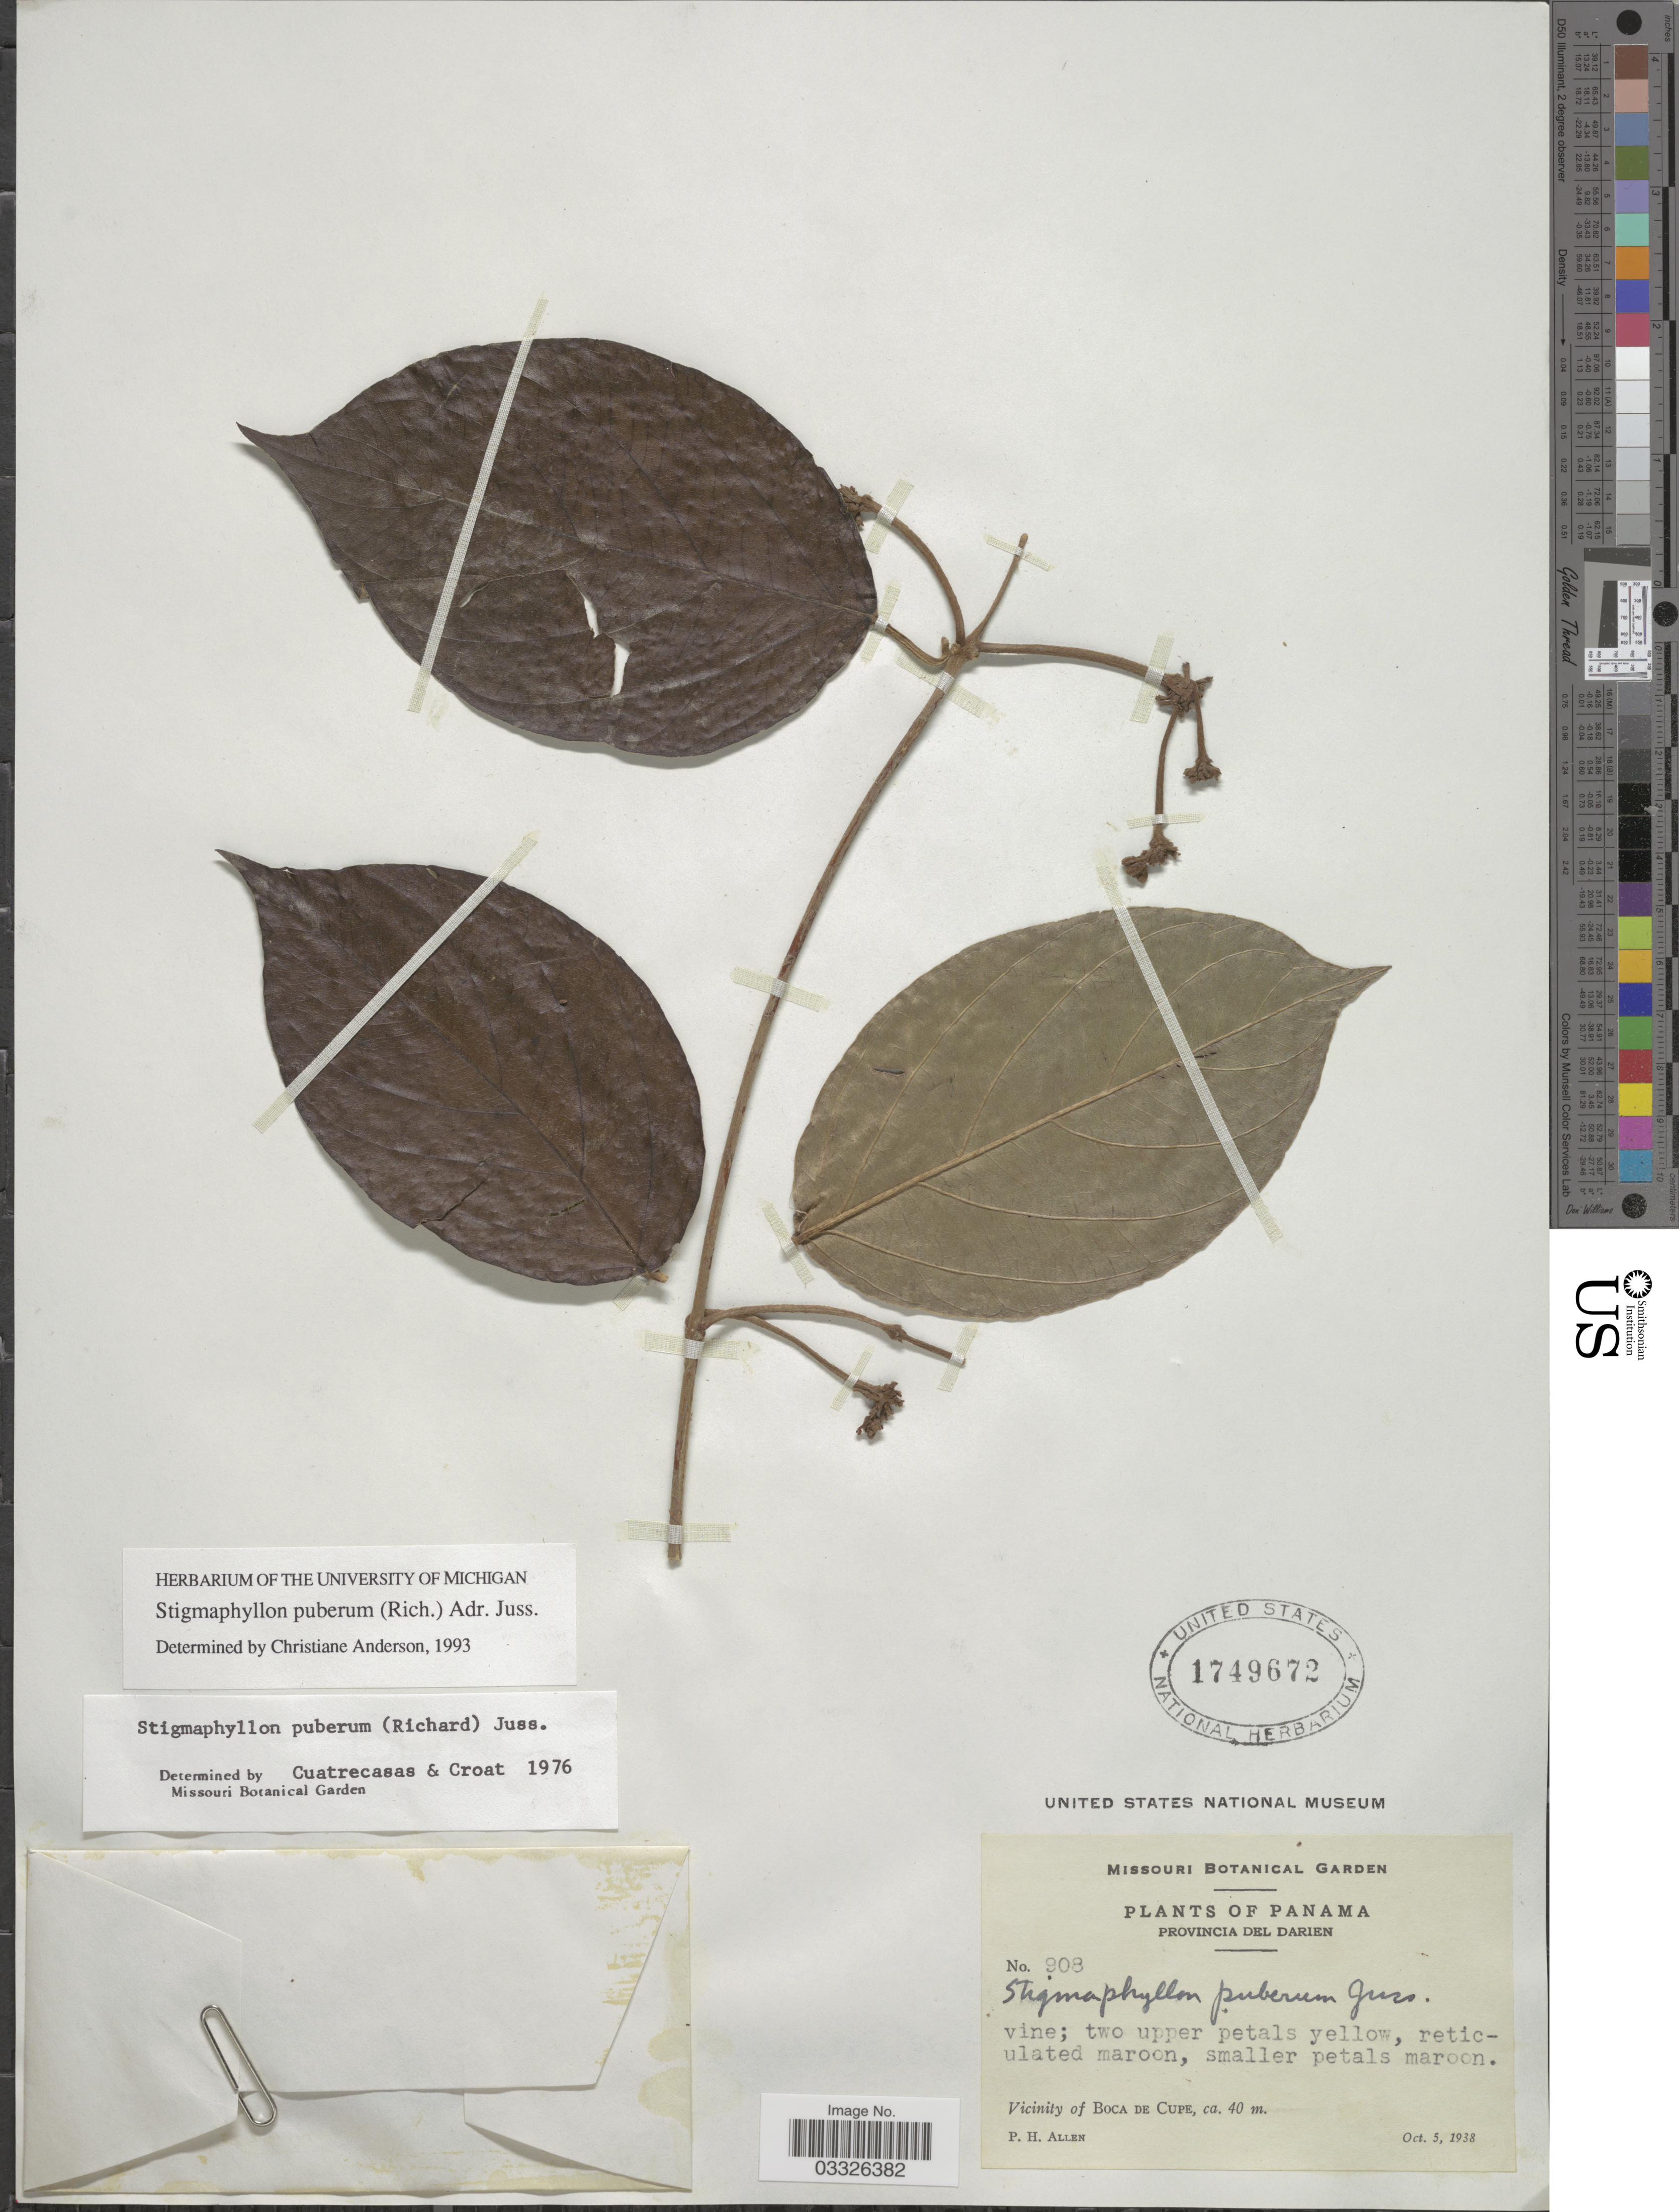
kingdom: Plantae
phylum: Tracheophyta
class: Magnoliopsida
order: Malpighiales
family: Malpighiaceae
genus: Stigmaphyllon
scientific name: Stigmaphyllon puberum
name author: (Rich.) A. Juss.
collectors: P. H. Allen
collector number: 908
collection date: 1938-10-05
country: Panama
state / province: Darién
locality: Vicinity of Boca de Cupe.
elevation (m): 40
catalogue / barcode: US 1749672